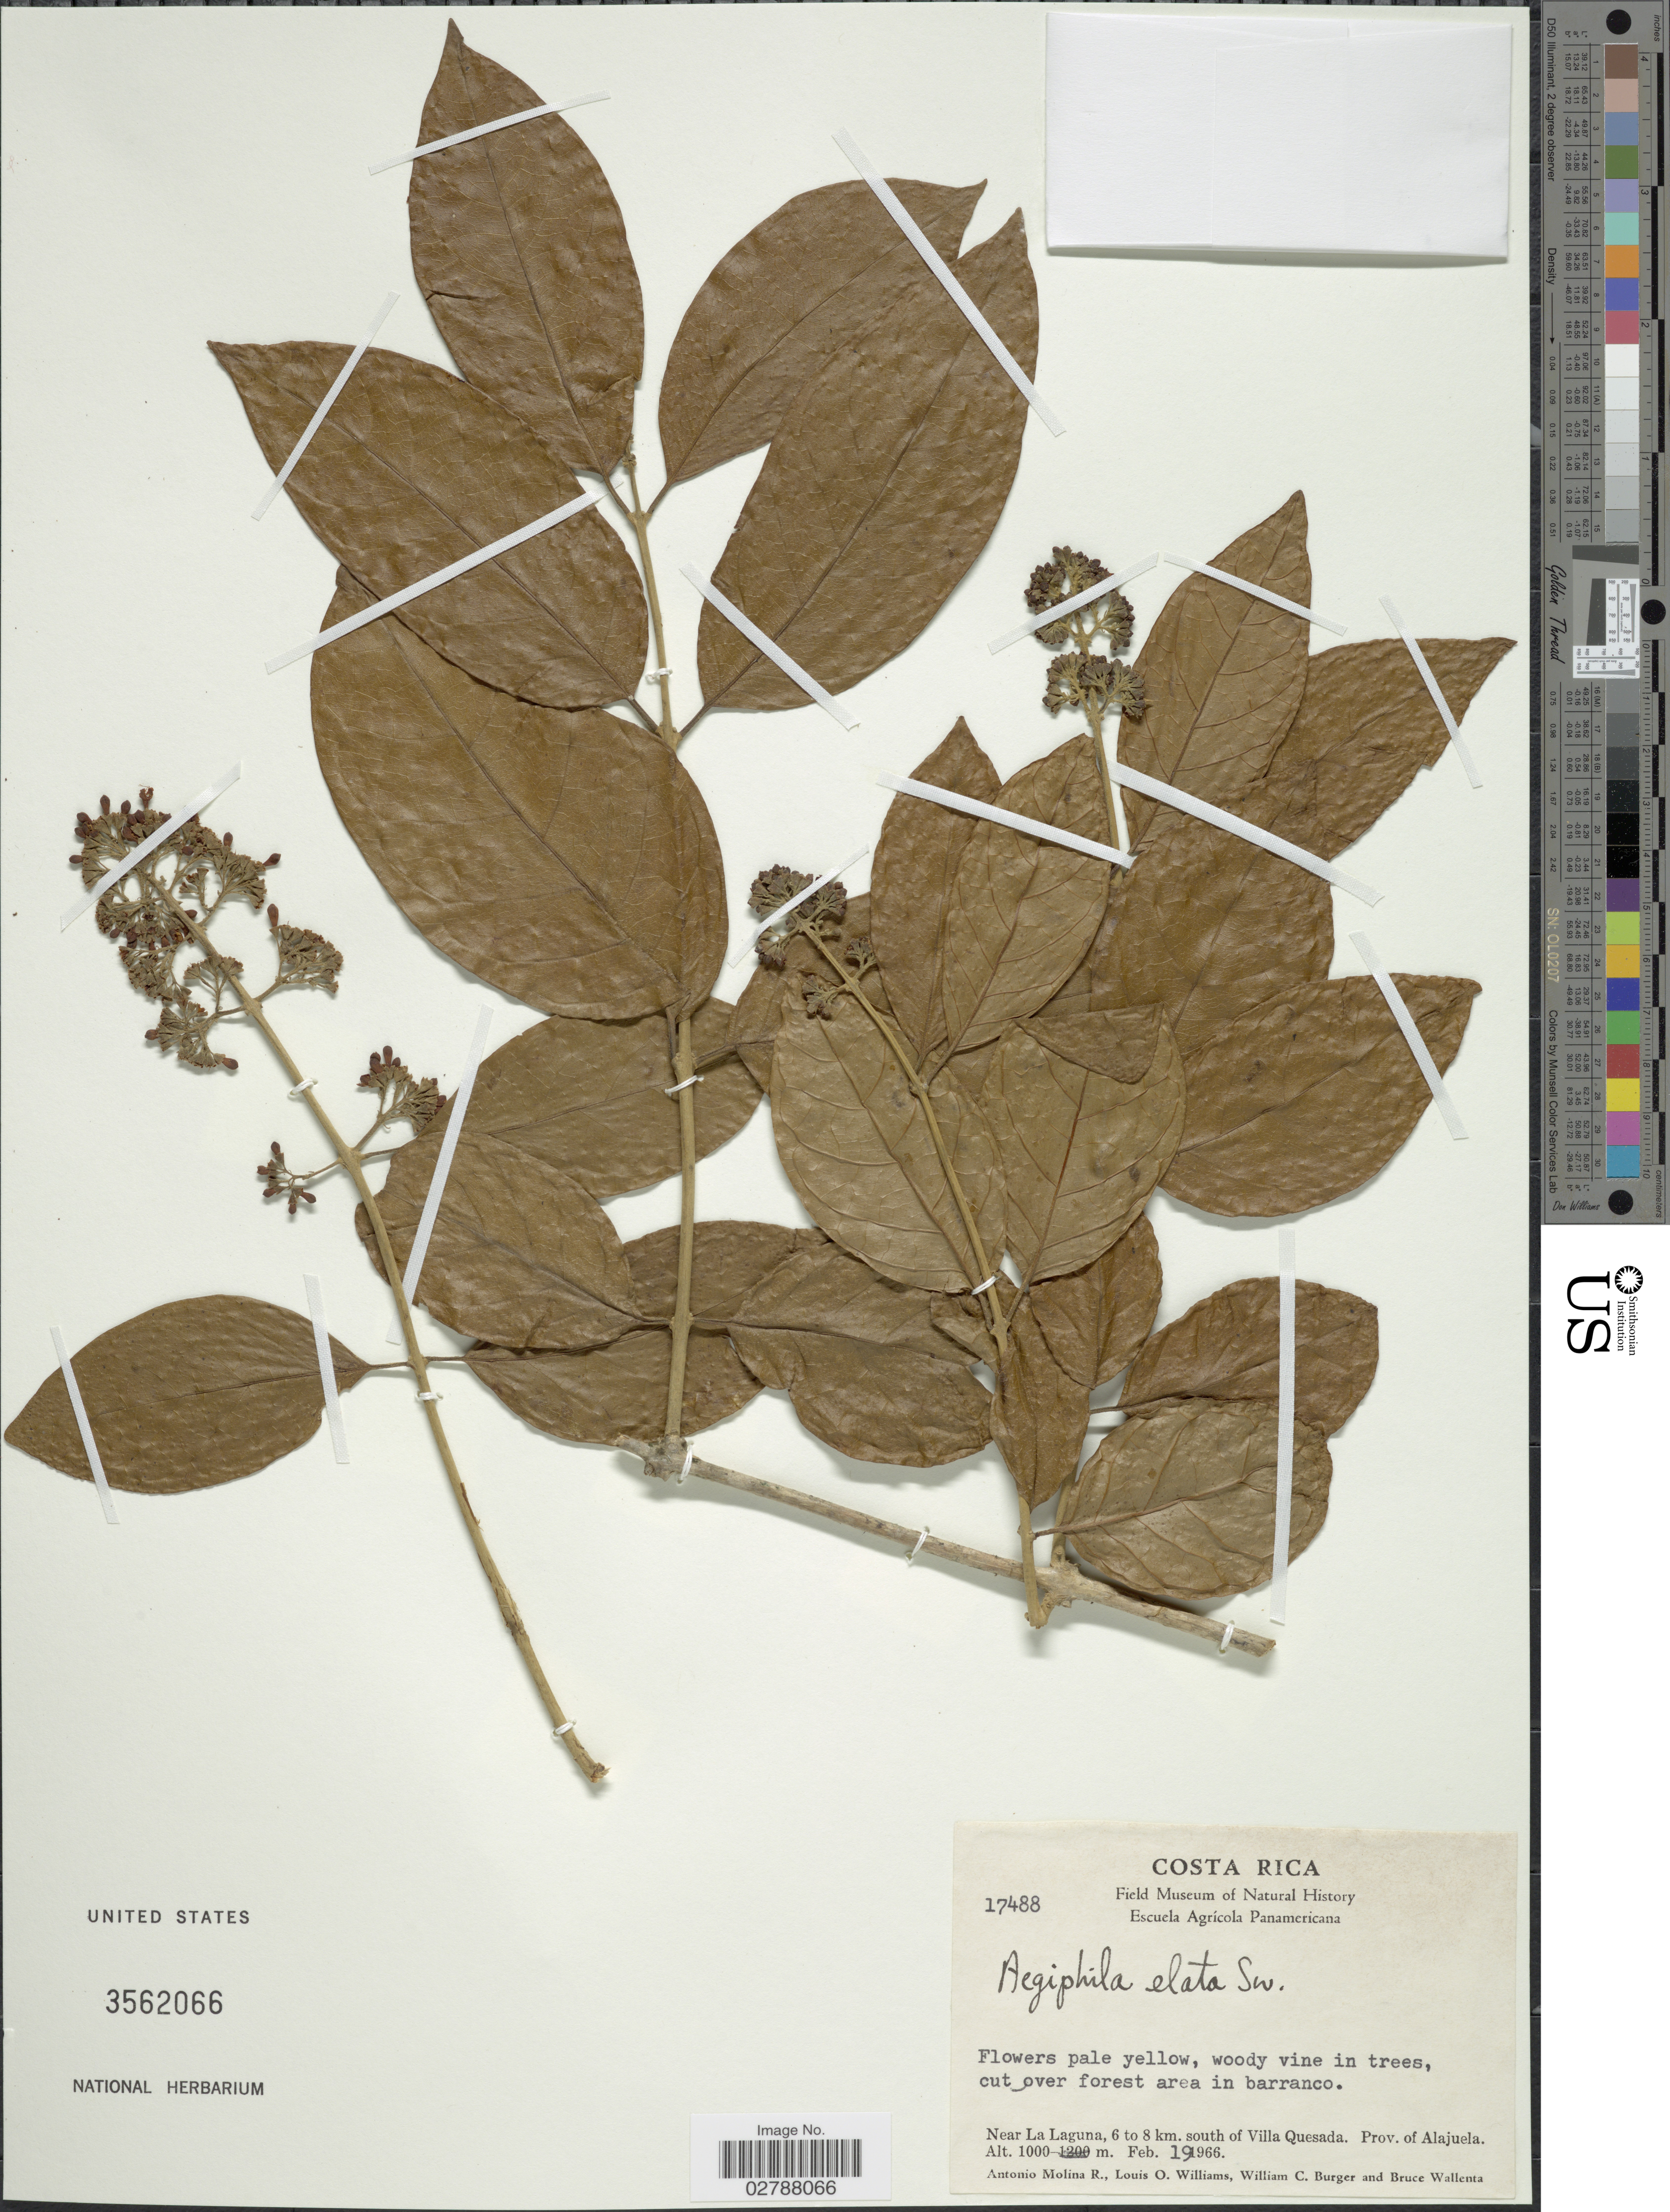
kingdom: Plantae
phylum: Tracheophyta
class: Magnoliopsida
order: Lamiales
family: Lamiaceae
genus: Aegiphila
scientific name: Aegiphila elata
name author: Sw.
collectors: A. Molina R., L. O. Williams, W. Burger & B. Wallenta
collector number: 17488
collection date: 1966-02-19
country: Costa Rica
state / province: Alajuela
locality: Near La Laguna, 6 to 8 km. south of Villa Quesada.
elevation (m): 1000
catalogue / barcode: US 3562066